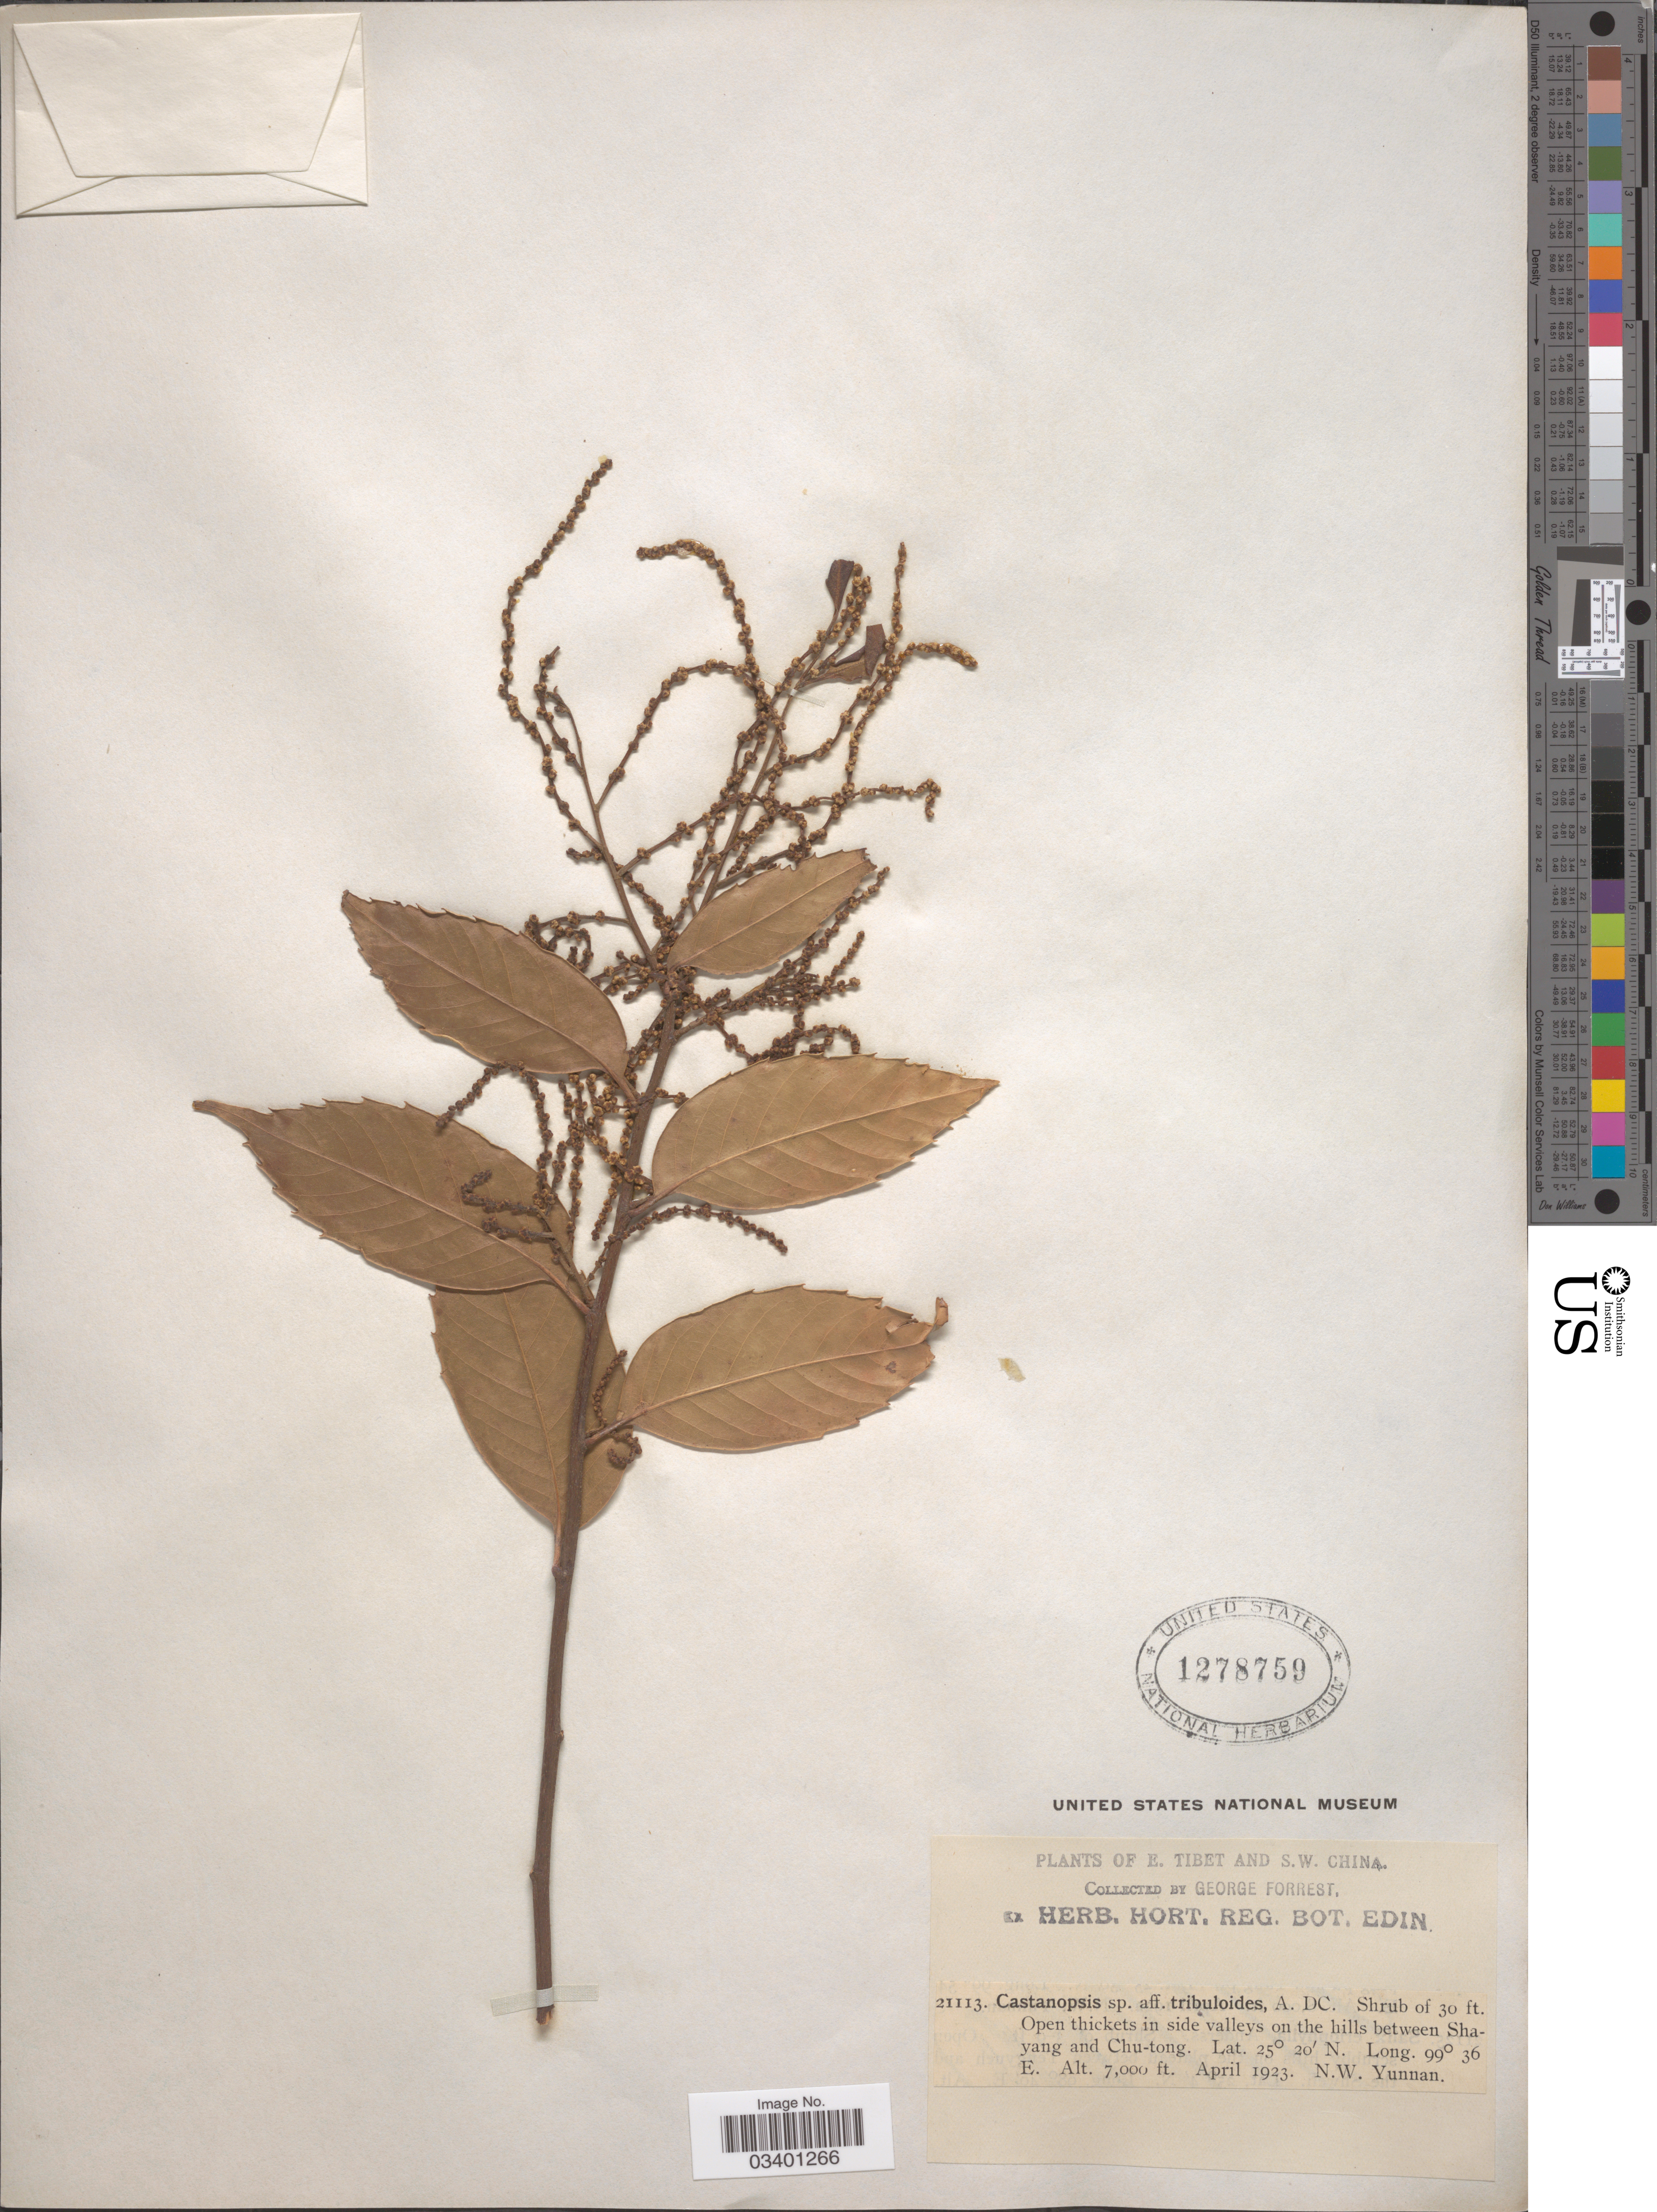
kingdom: Plantae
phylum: Tracheophyta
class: Magnoliopsida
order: Fagales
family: Fagaceae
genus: Castanopsis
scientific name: Castanopsis tribuloides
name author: (Sm.) A. DC.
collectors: G. Forrest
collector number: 21113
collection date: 1923-04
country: China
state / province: Yunnan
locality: E. Tibet and S.W. China. In side valleys on the hills between Shayang and Chu-tong. N.W. Yunnan.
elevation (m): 2134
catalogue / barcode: US 1278759